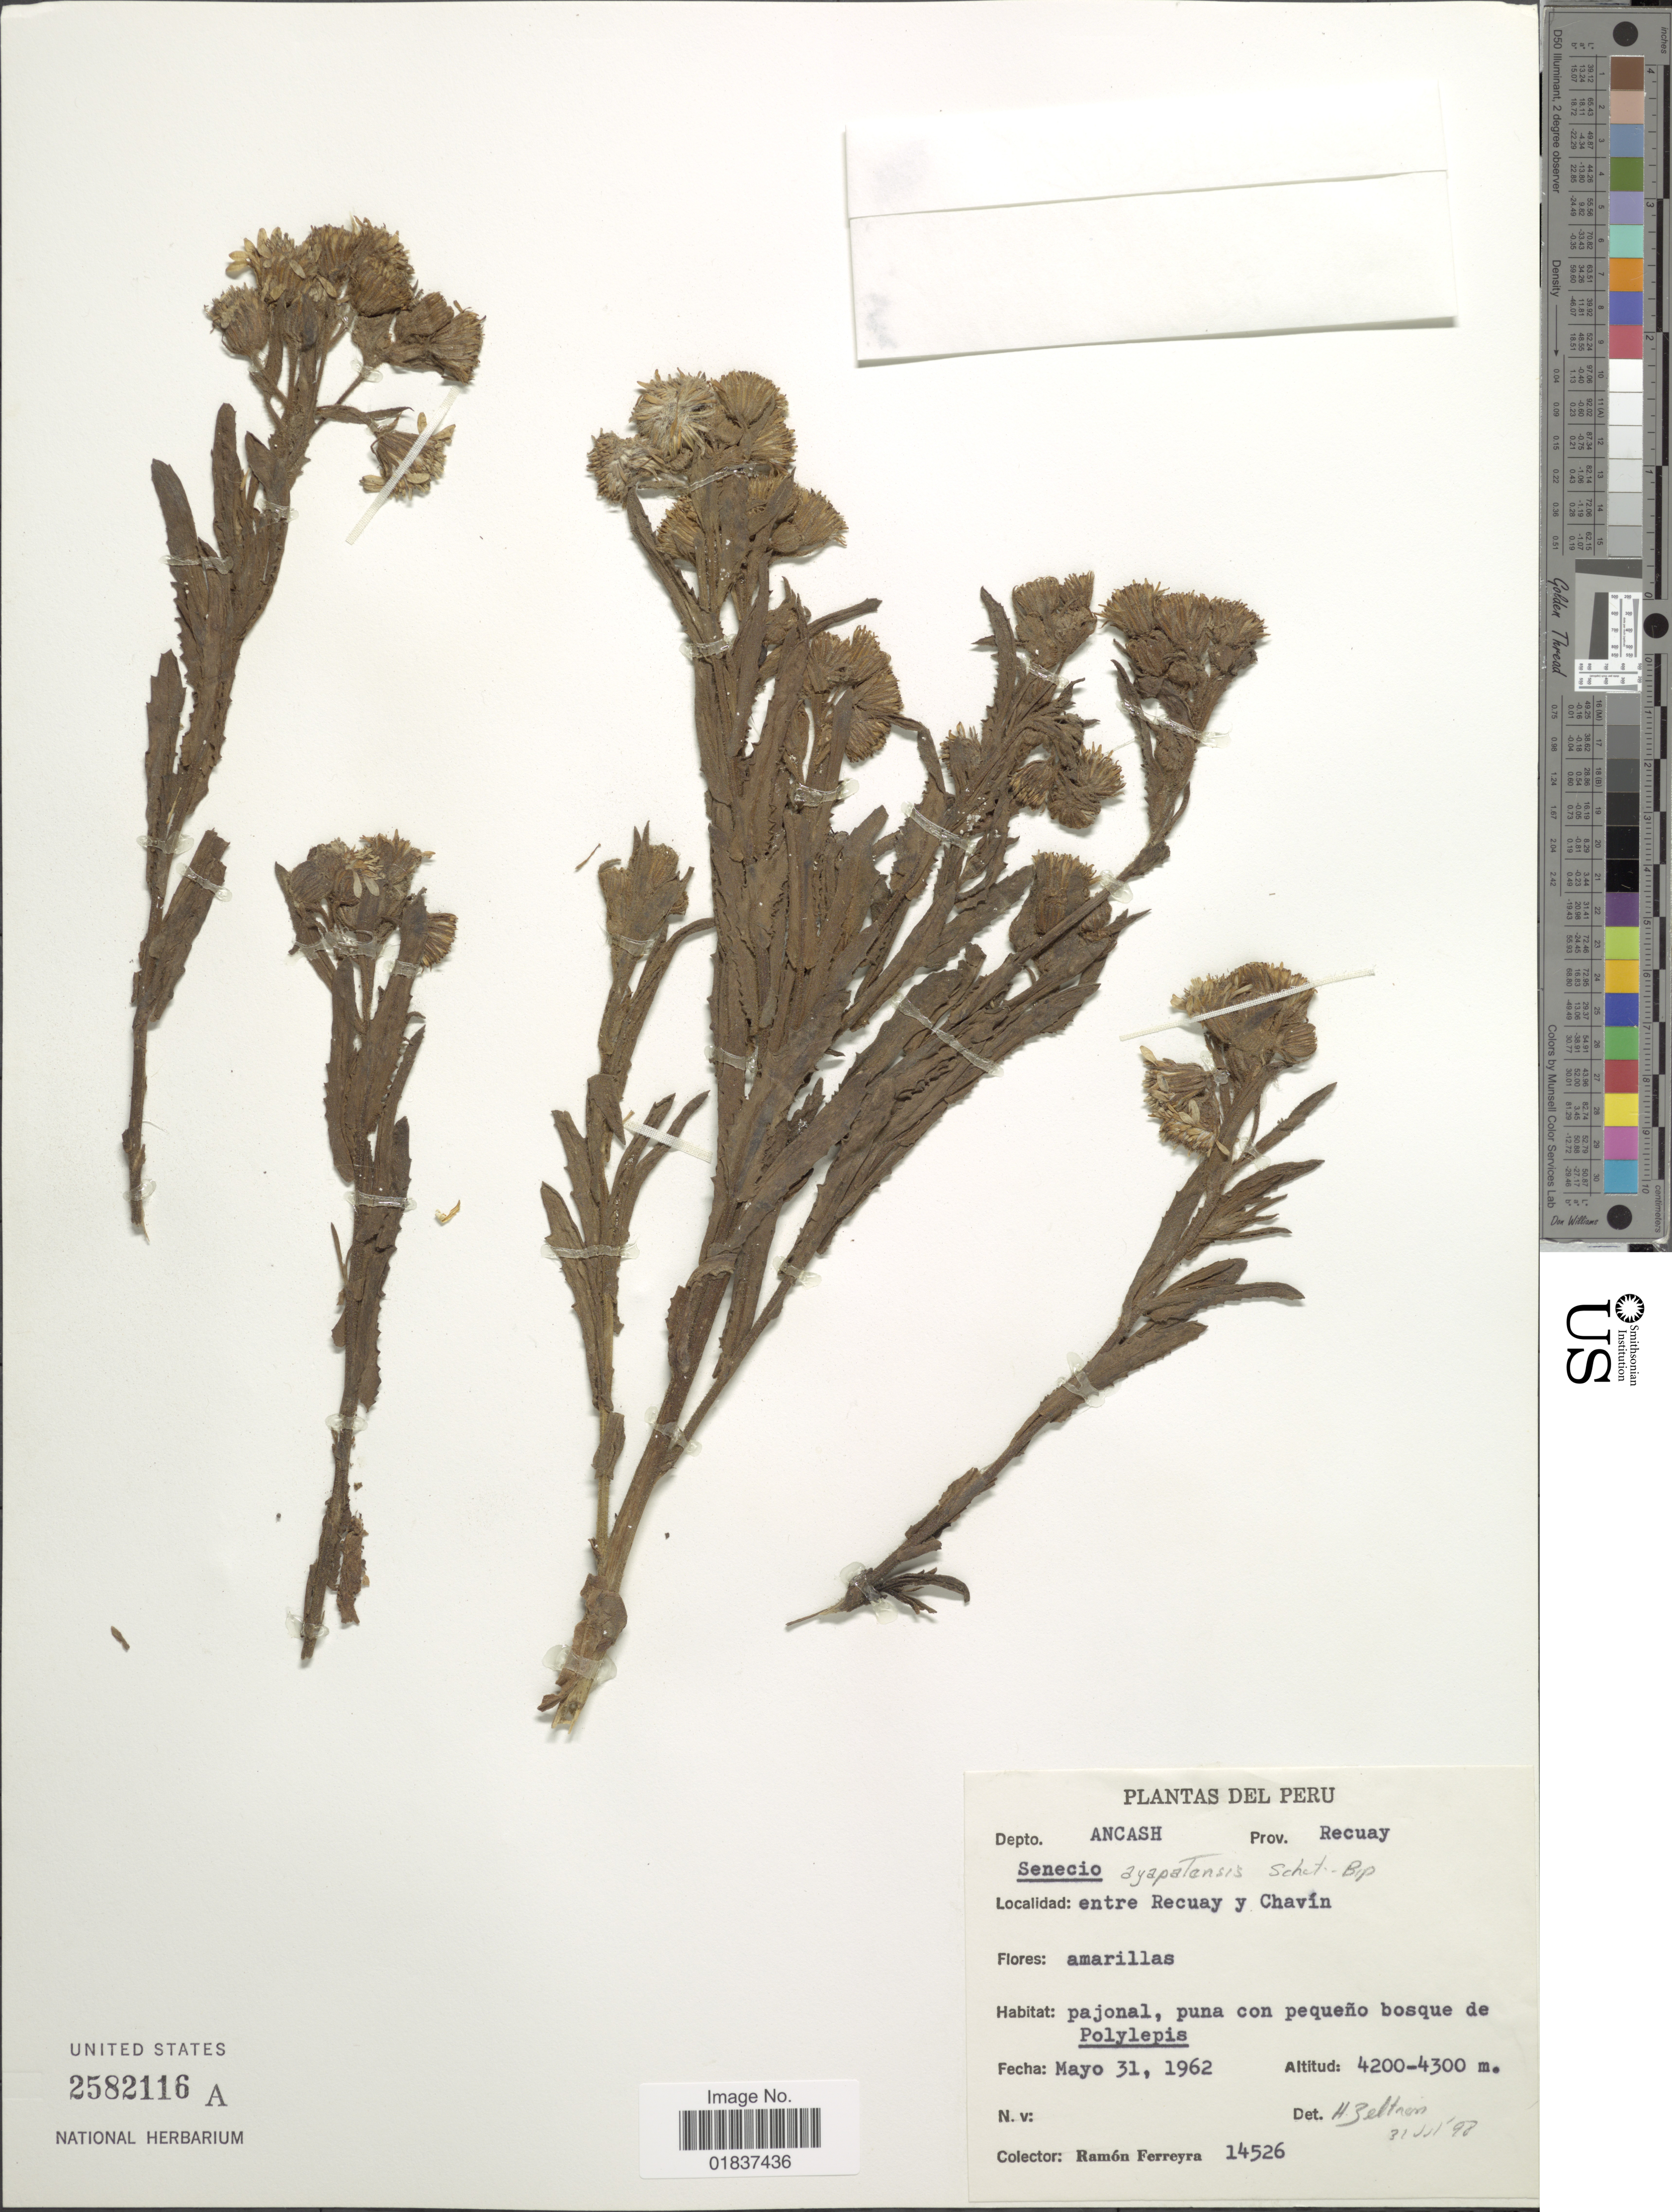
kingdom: Plantae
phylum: Tracheophyta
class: Magnoliopsida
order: Asterales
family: Asteraceae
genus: Senecio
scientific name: Senecio ayapatensis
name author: Sch. Bip.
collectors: R. A. Ferreyra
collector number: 14526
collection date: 1962-05-31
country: Peru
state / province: Ancash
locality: Depto. Ancash. Prov. Recuay entre Recuay y Chavin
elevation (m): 4200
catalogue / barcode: US 2582116A